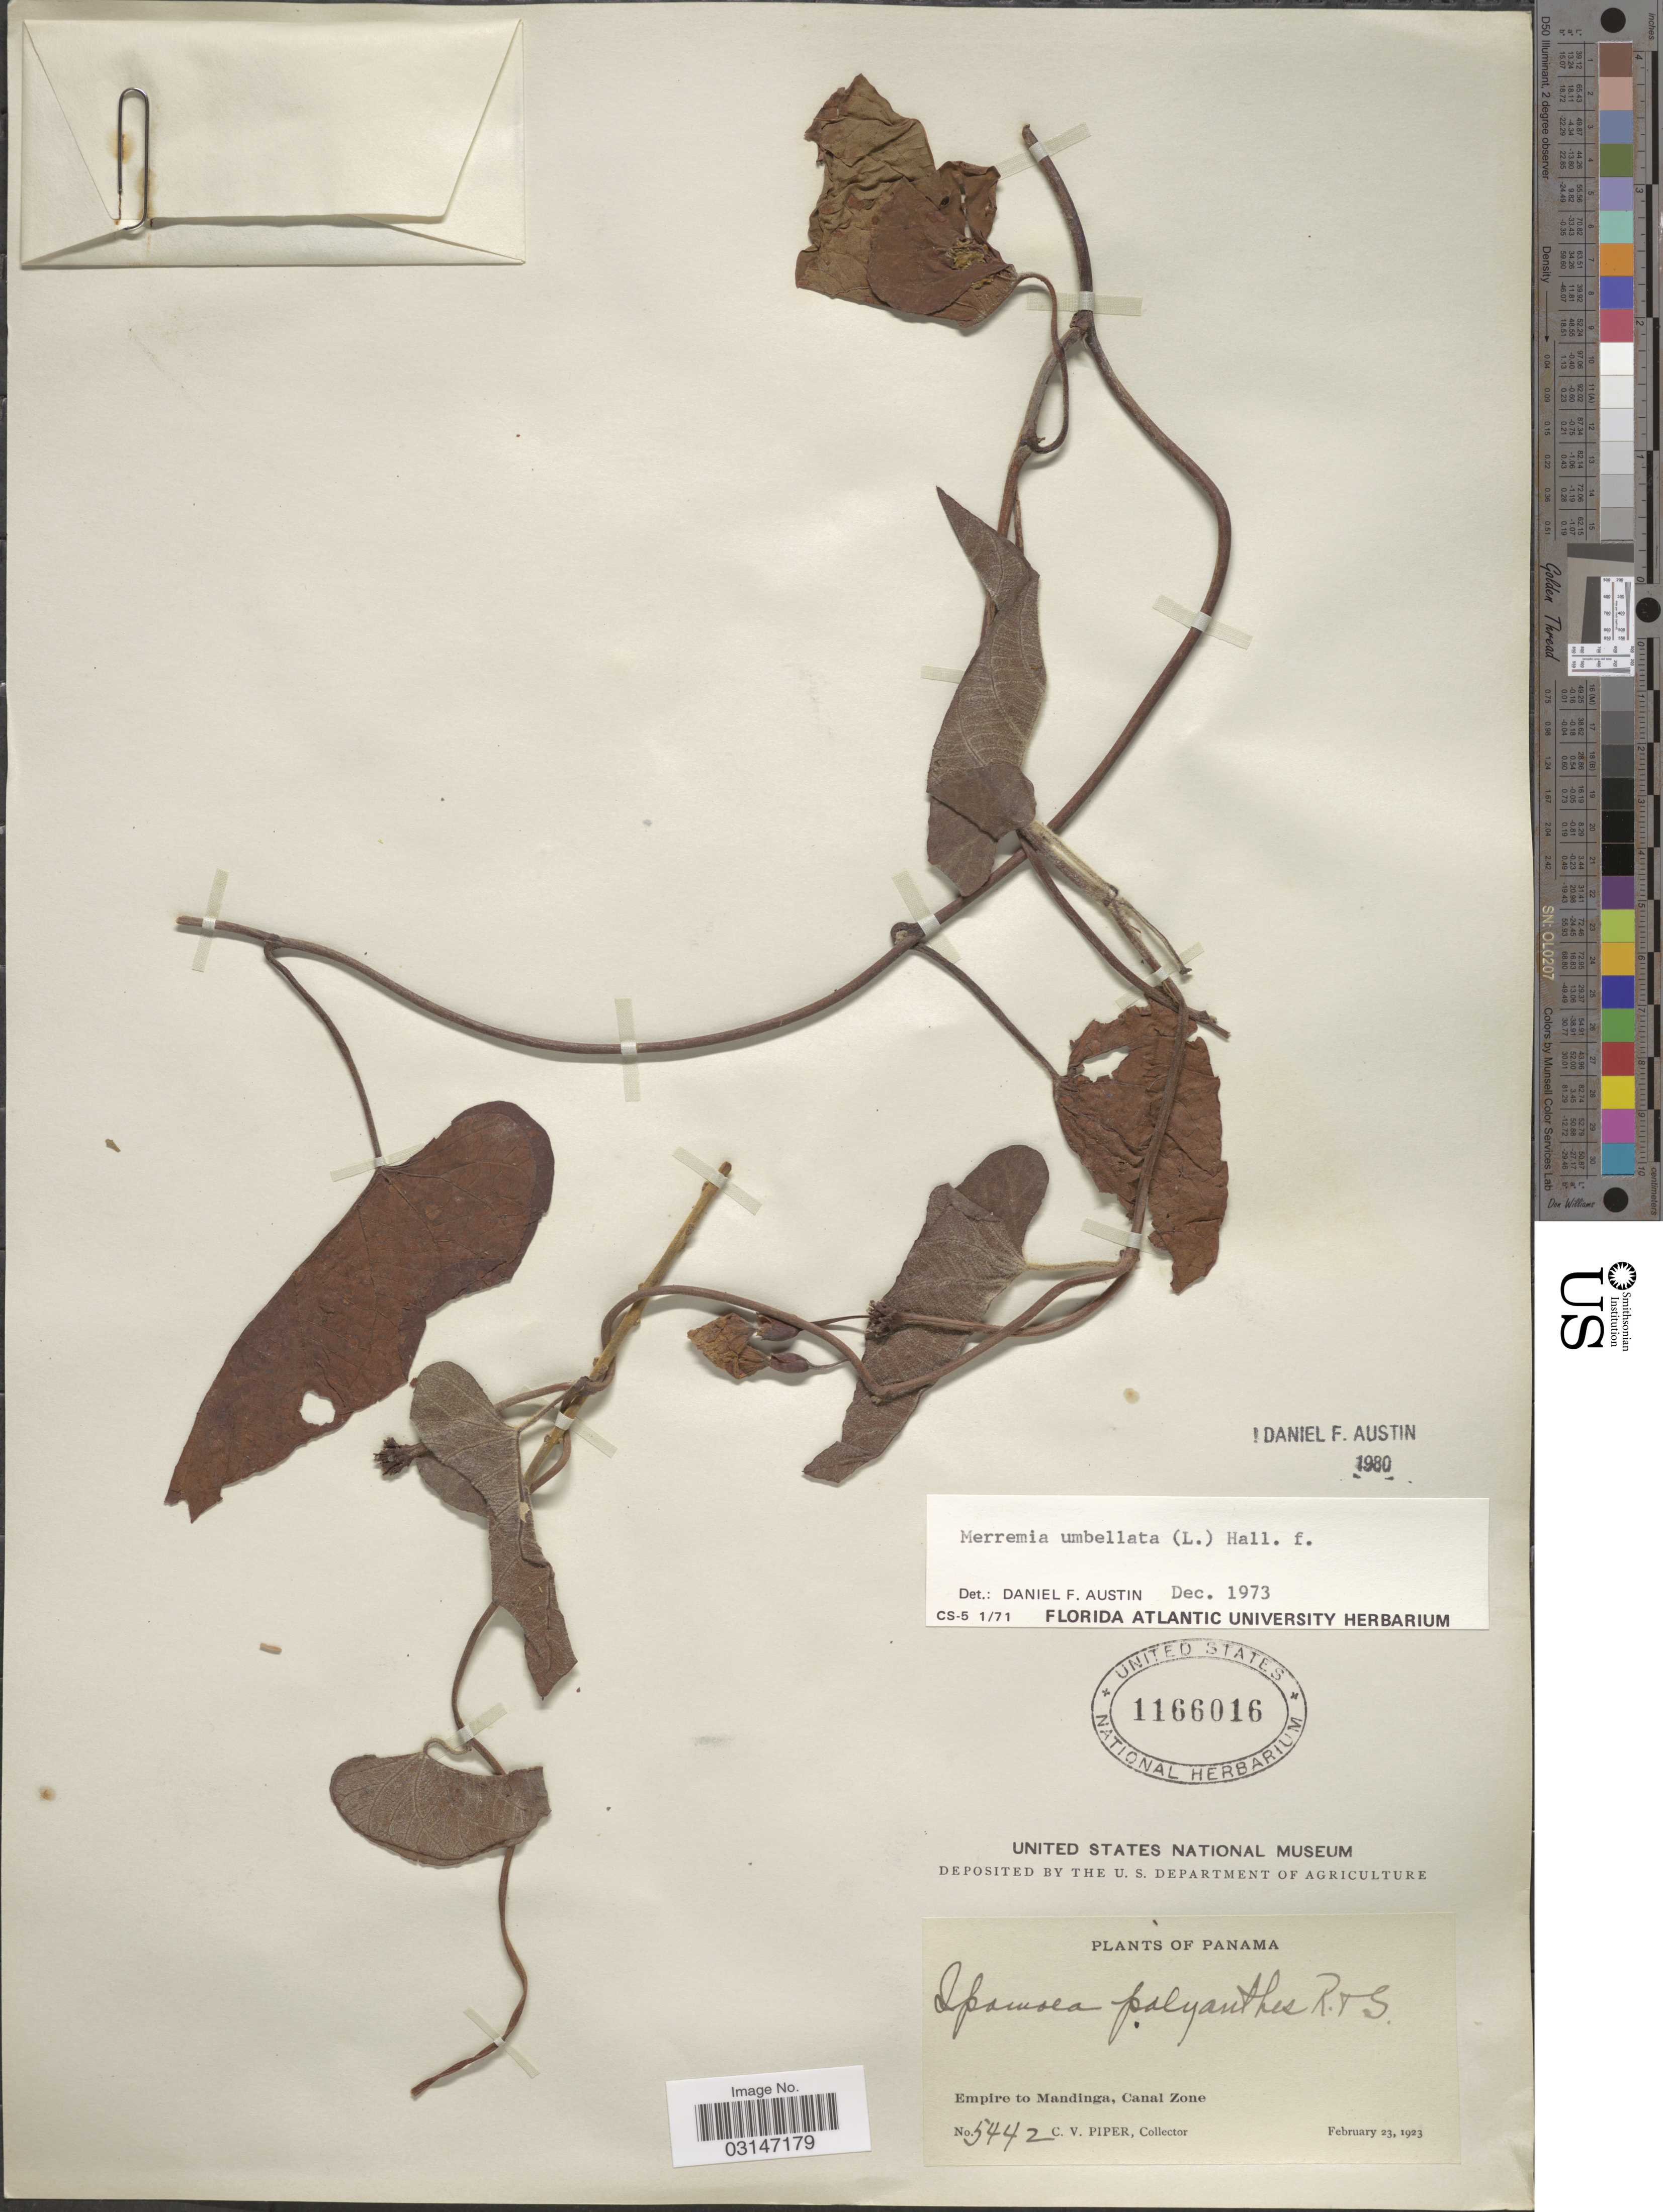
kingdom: Plantae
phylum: Tracheophyta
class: Magnoliopsida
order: Solanales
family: Convolvulaceae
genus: Camonea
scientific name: Camonea umbellata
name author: (L.) A. R. Simões & Staples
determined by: Strong, Mark T., (BOT), Smithsonian Institution - National Museum of Natural History (UNITED STATES)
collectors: C. V. Piper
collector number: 5442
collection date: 1923-02-23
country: Panama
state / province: Colón / Panamá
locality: Empire to Mandinga, Canal Zone.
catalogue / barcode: US 1166016